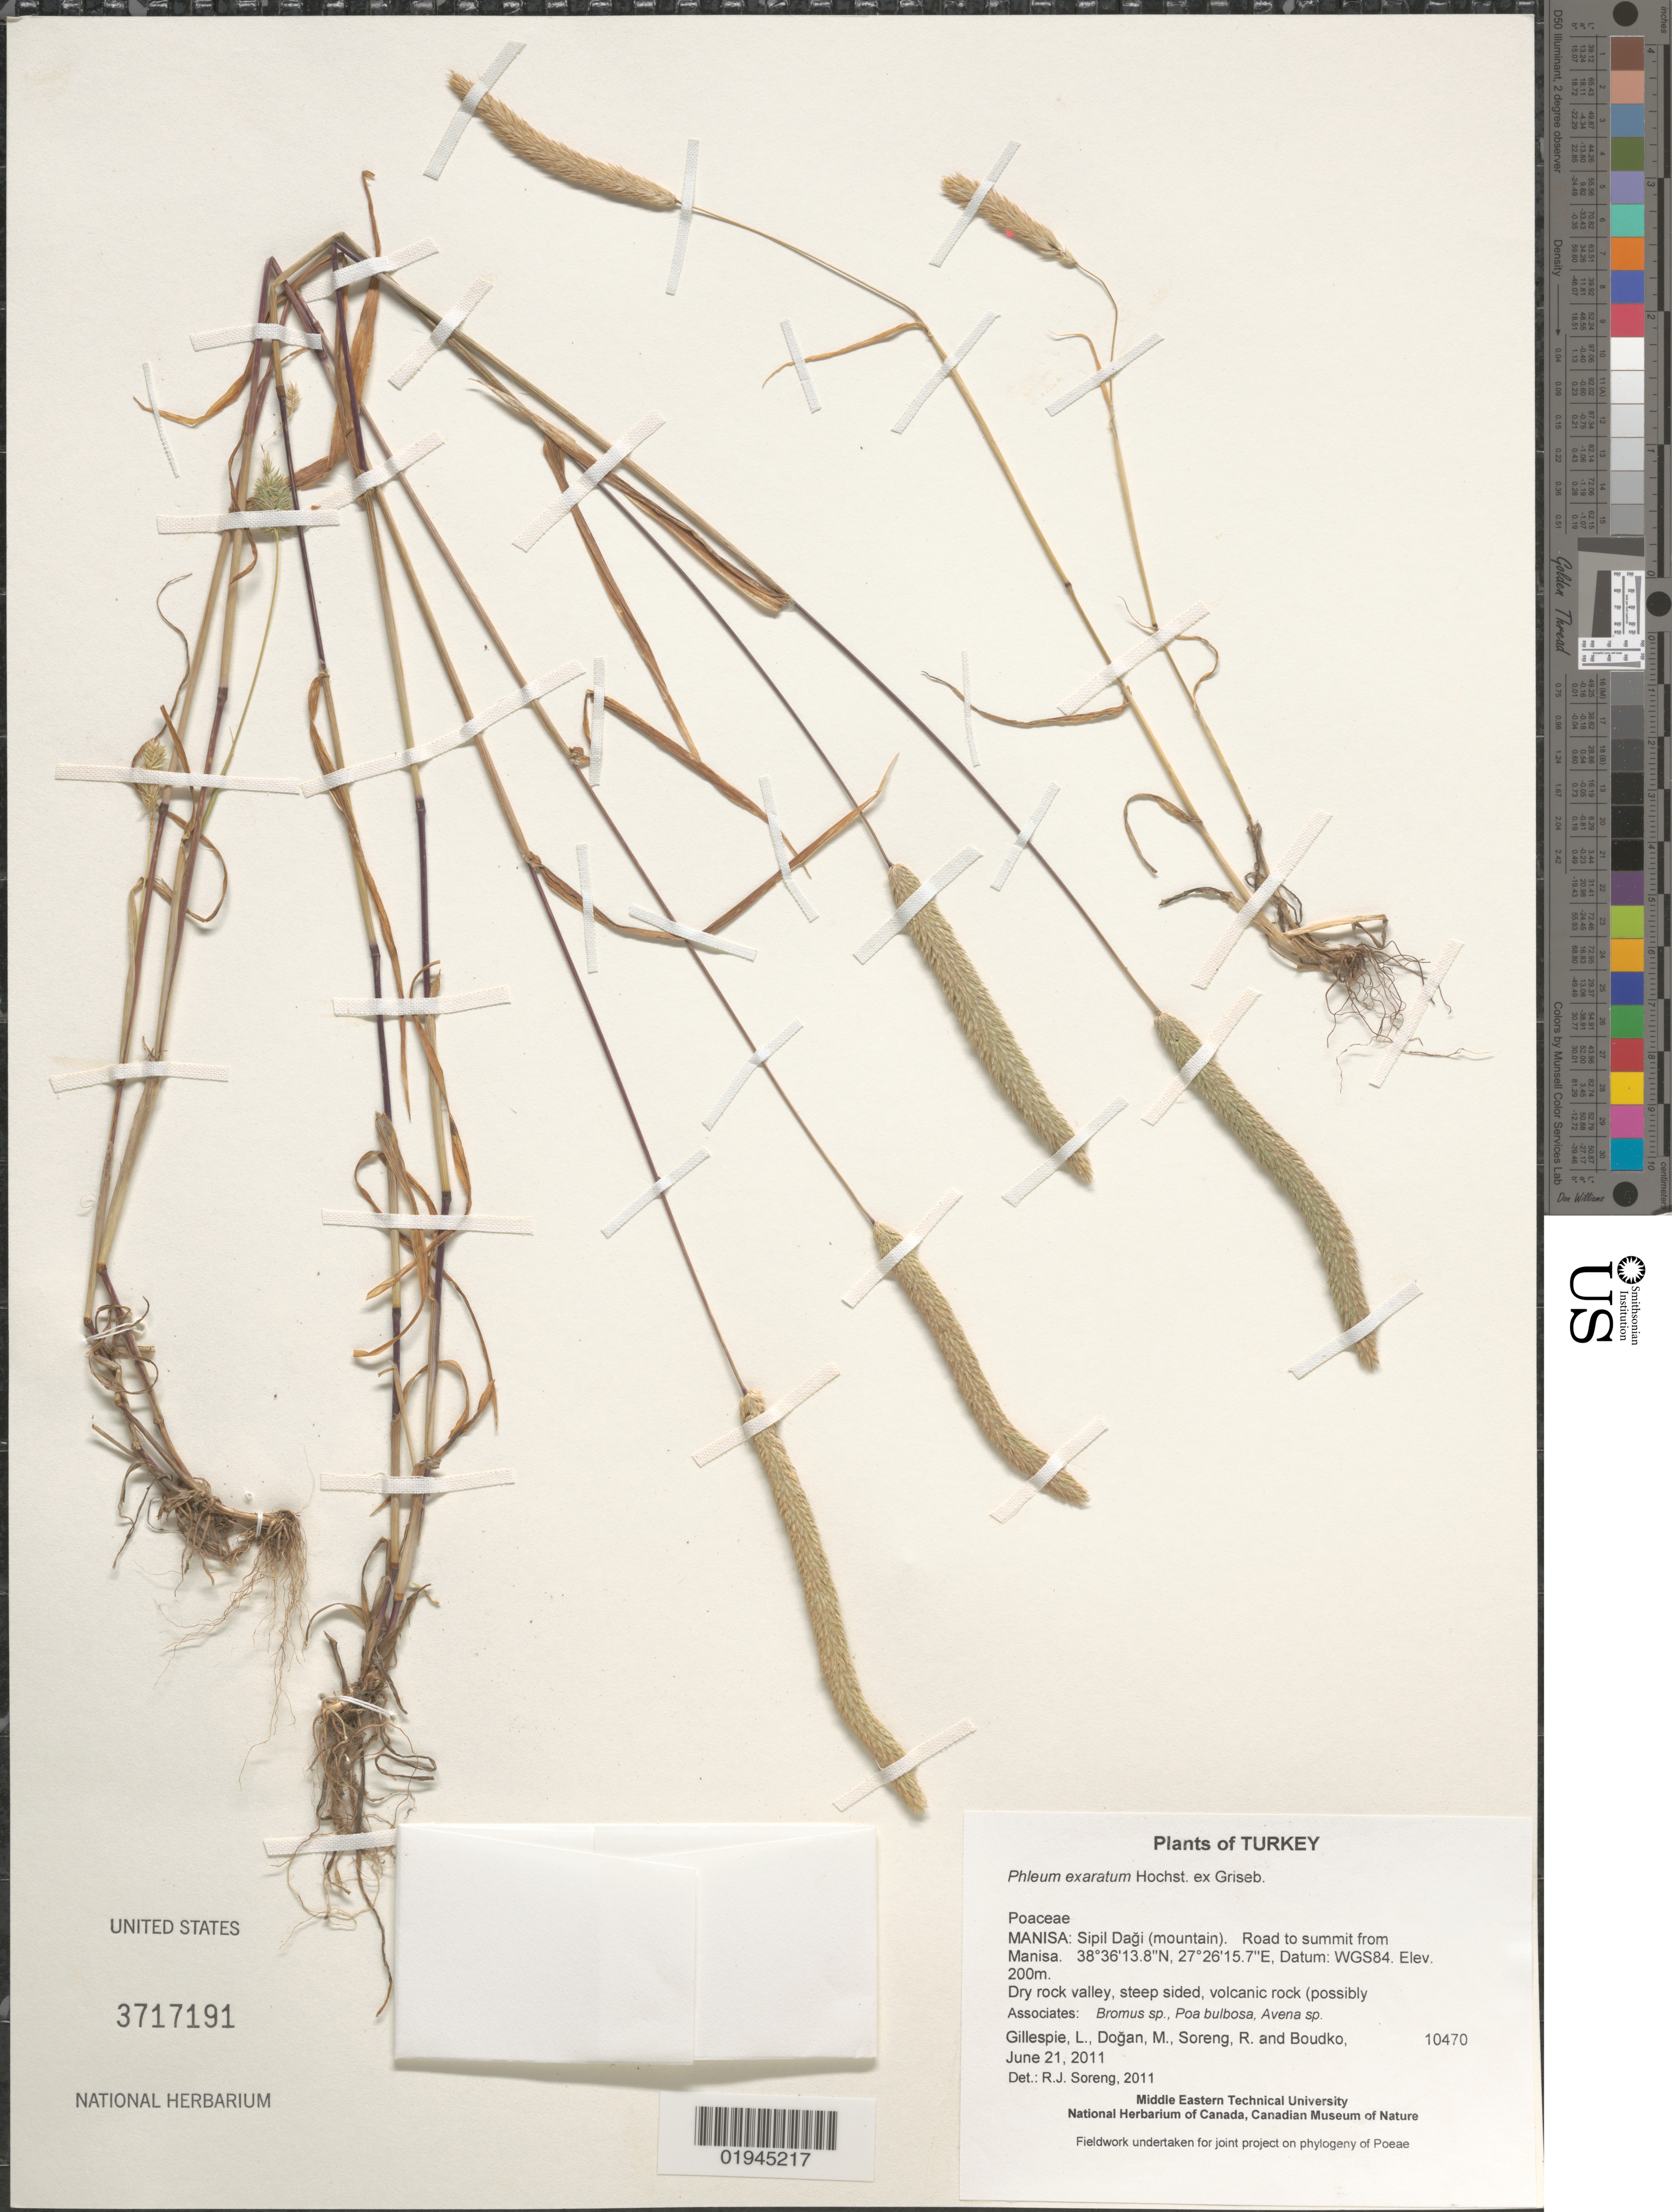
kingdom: Plantae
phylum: Tracheophyta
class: Liliopsida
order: Poales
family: Poaceae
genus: Phleum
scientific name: Phleum exaratum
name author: Hochst. ex Griseb.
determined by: Soreng, Robert J., Research Associate (BOT), Smithsonian Institution - National Museum of Natural History (UNITED STATES)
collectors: L. J. Gillespie, M. Doğan, R. J. Soreng & K. Boudko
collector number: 10470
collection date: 2011-06-21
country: Turkey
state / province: Manisa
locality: Sipil Dagi (mountain). Road to summit from Manisa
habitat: Dry rock valley, steep sided, volcanic rock (possibly ultramafic)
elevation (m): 200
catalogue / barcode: US 3717191